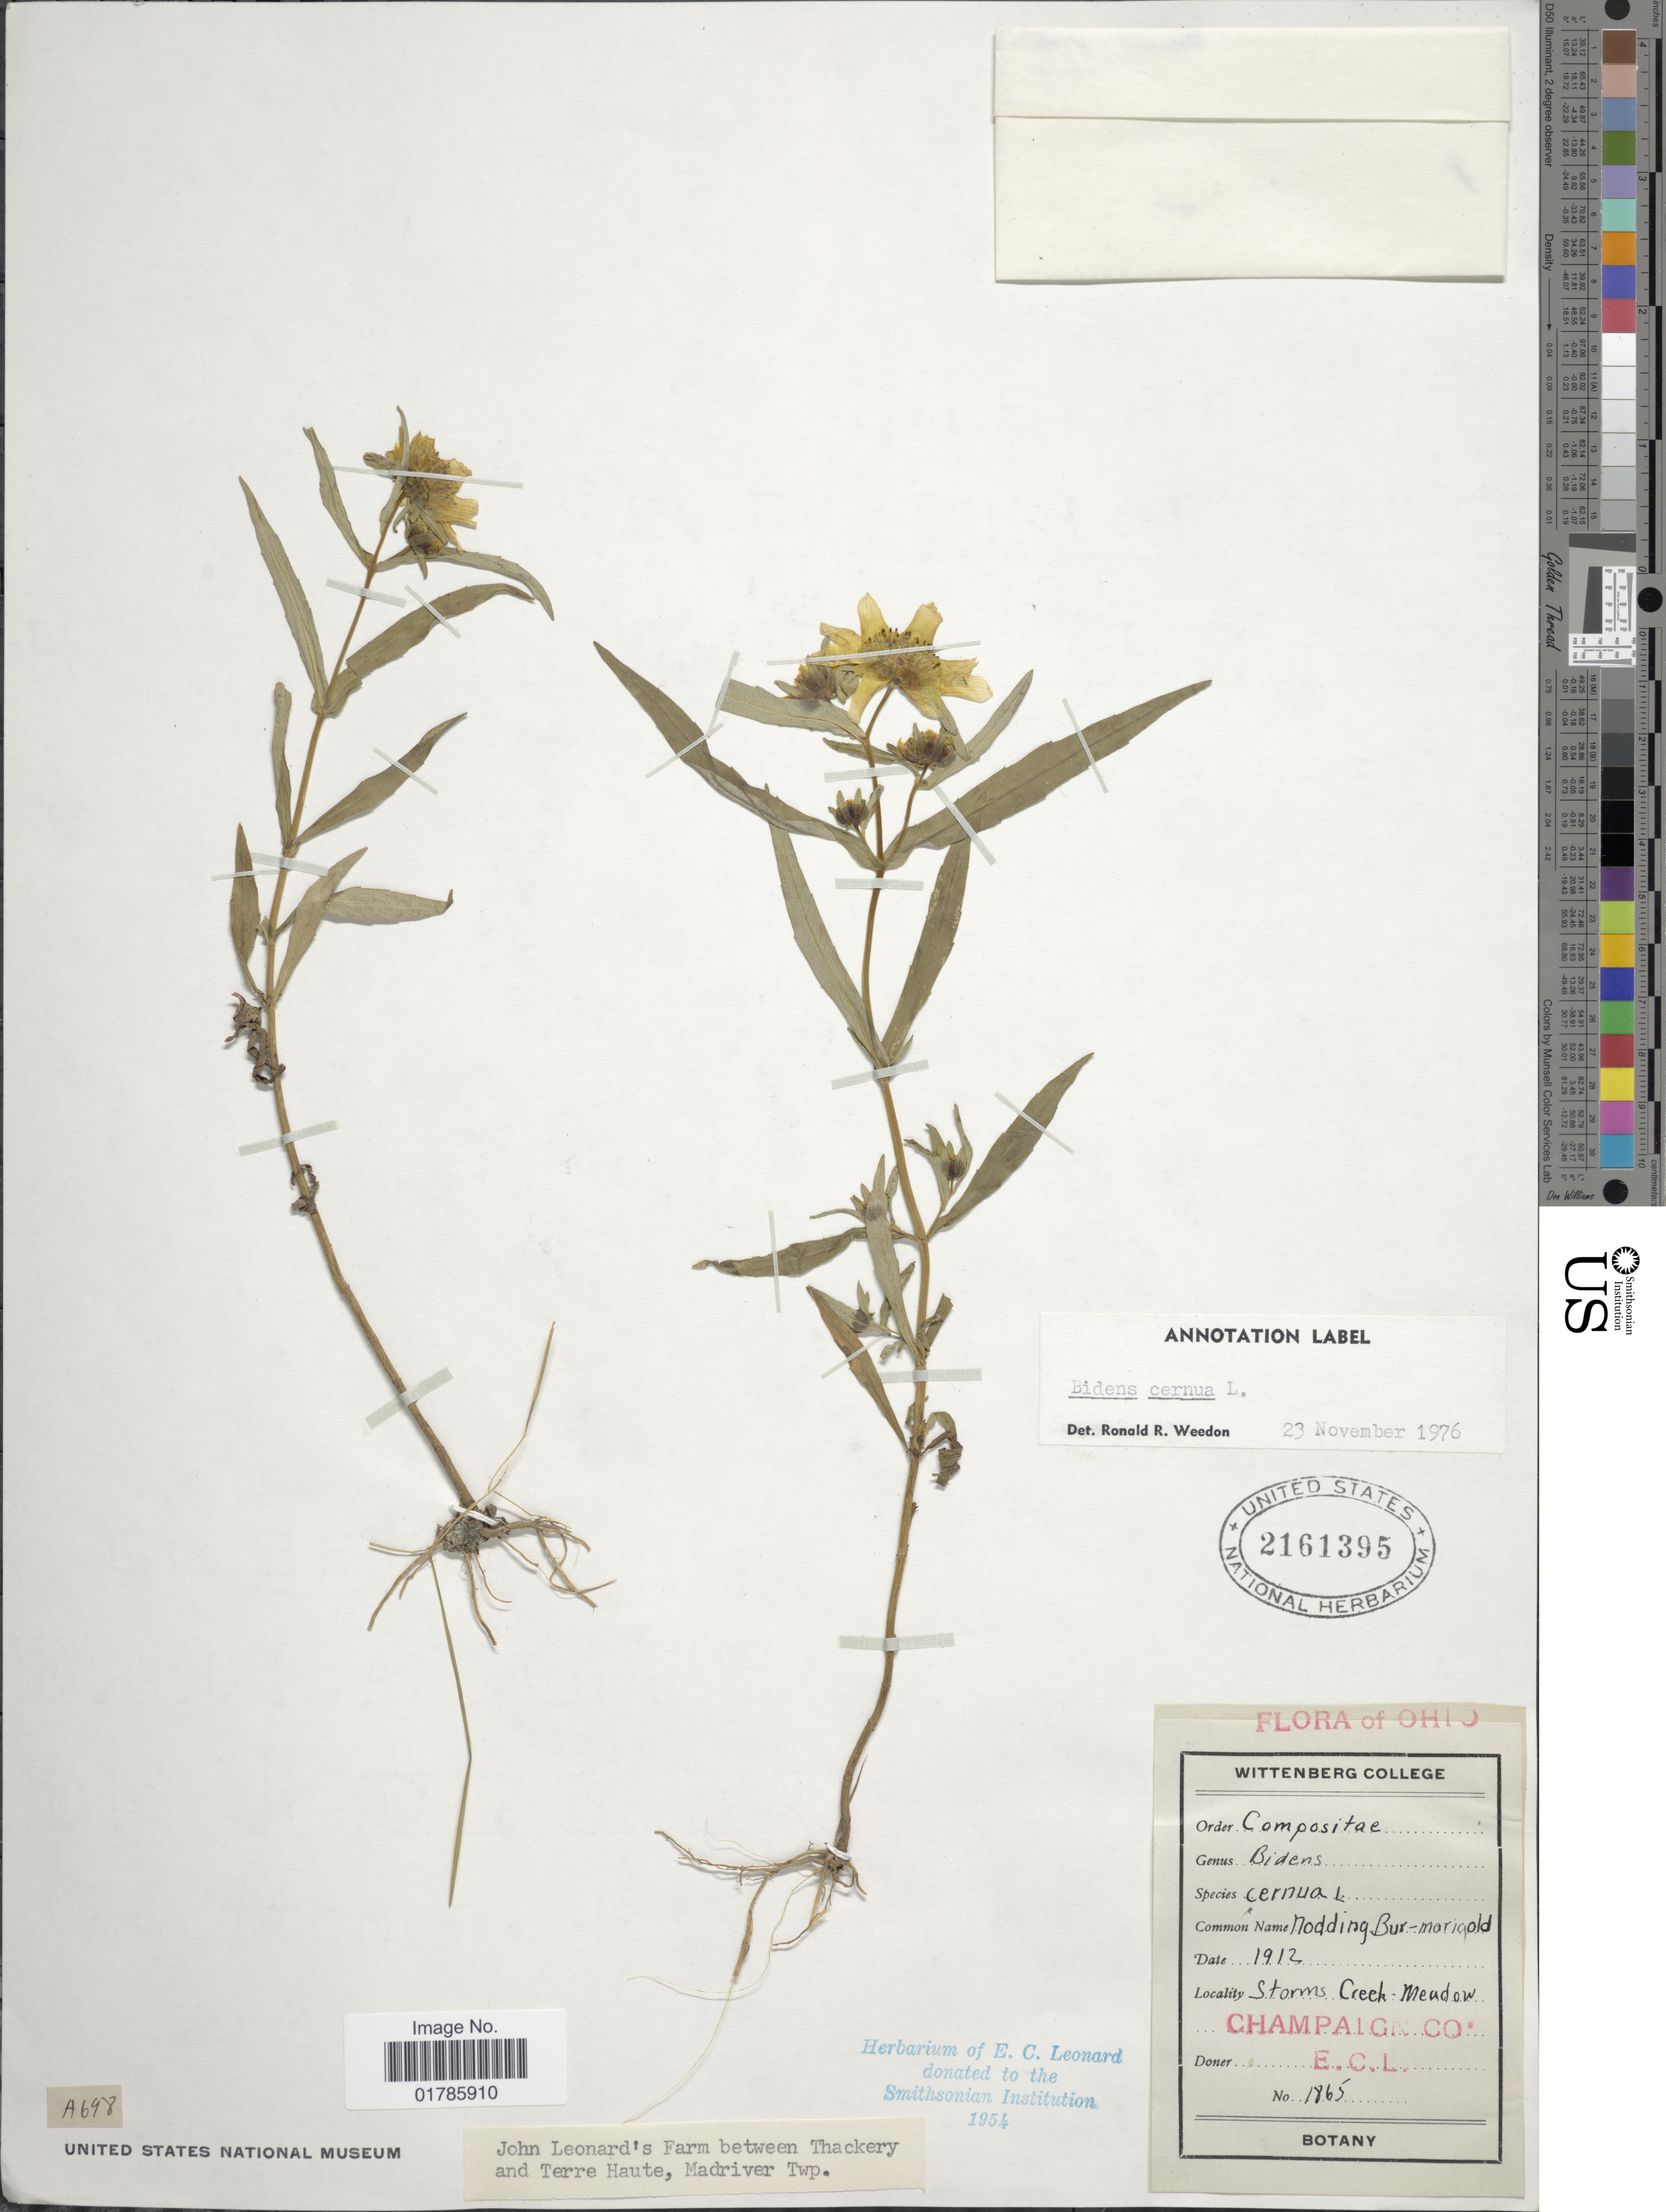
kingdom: Plantae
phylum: Tracheophyta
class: Magnoliopsida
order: Asterales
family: Asteraceae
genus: Bidens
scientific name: Bidens cernua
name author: L.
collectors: E. C. Leonard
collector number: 1865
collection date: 1912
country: United States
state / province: Ohio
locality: Storms Creek, meadow. Champaign Co.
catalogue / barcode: US 2161395